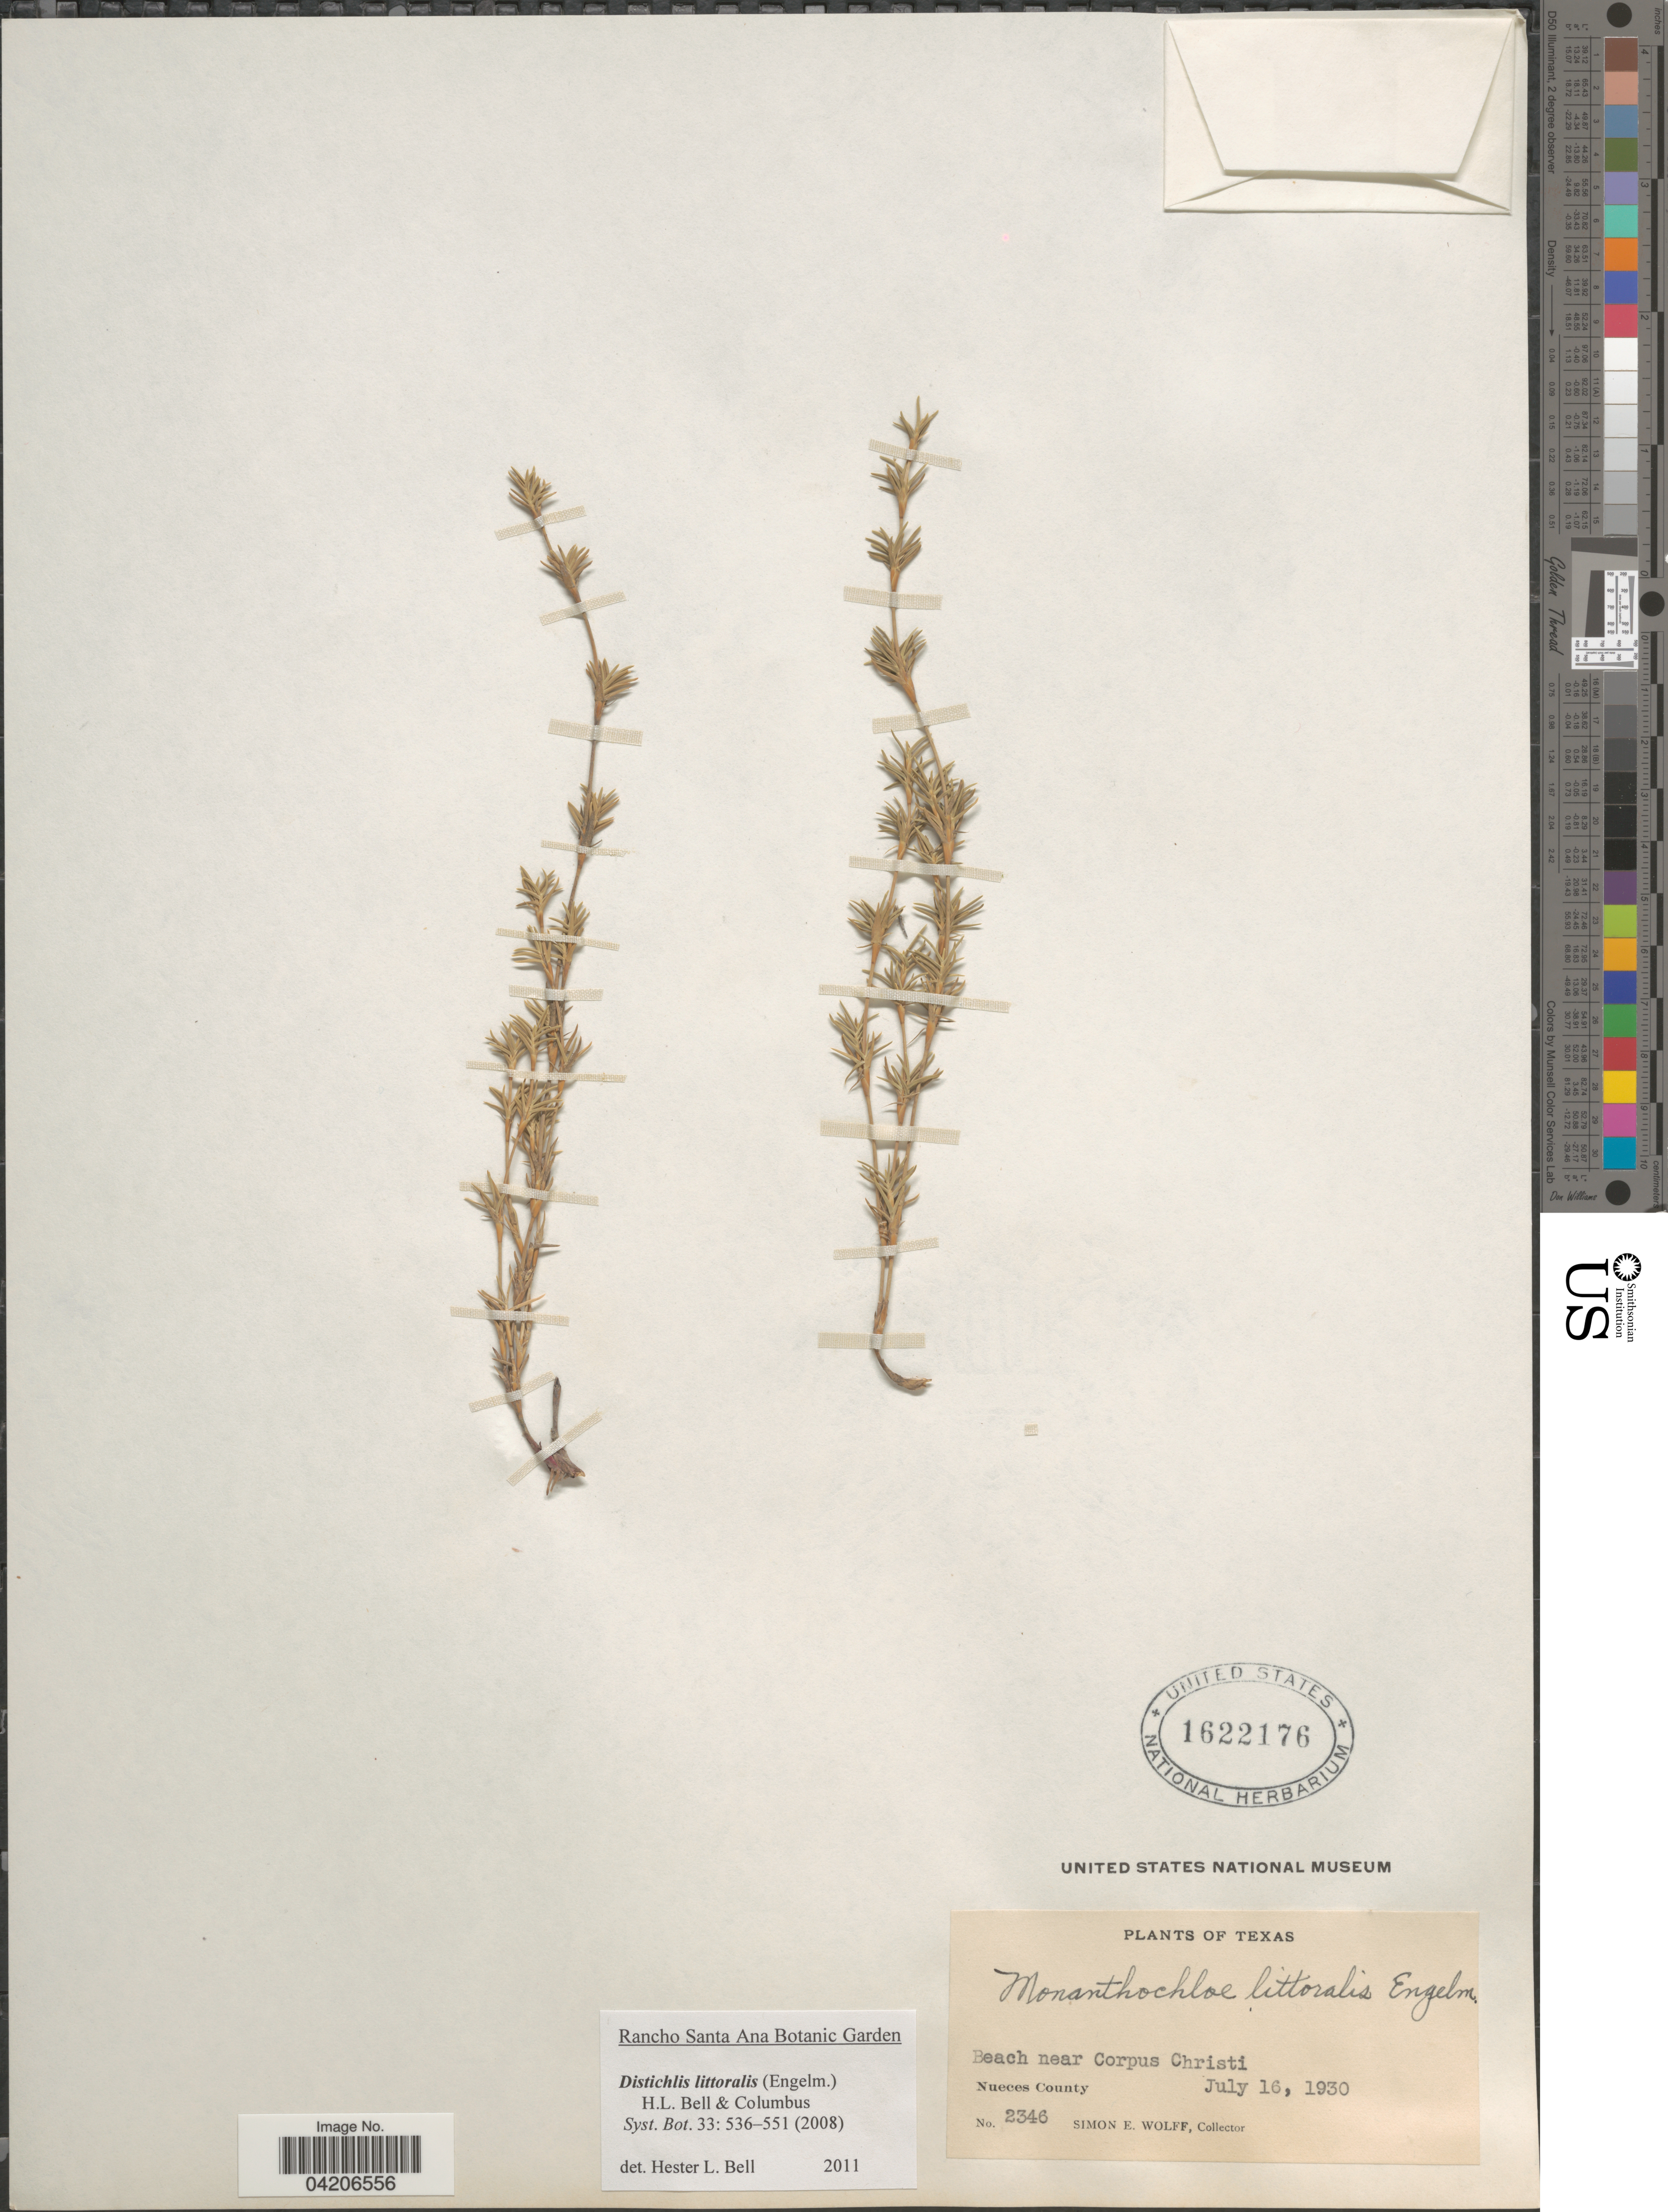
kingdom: Plantae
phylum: Tracheophyta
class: Liliopsida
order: Poales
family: Poaceae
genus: Distichlis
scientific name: Distichlis littoralis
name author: (Engelm.) H.L. Bell & Columbus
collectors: S. E. Wolff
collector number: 2346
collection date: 1930-07-16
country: United States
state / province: Texas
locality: Beach near Corpus Christi. Nueces County.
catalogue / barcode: US 1622176